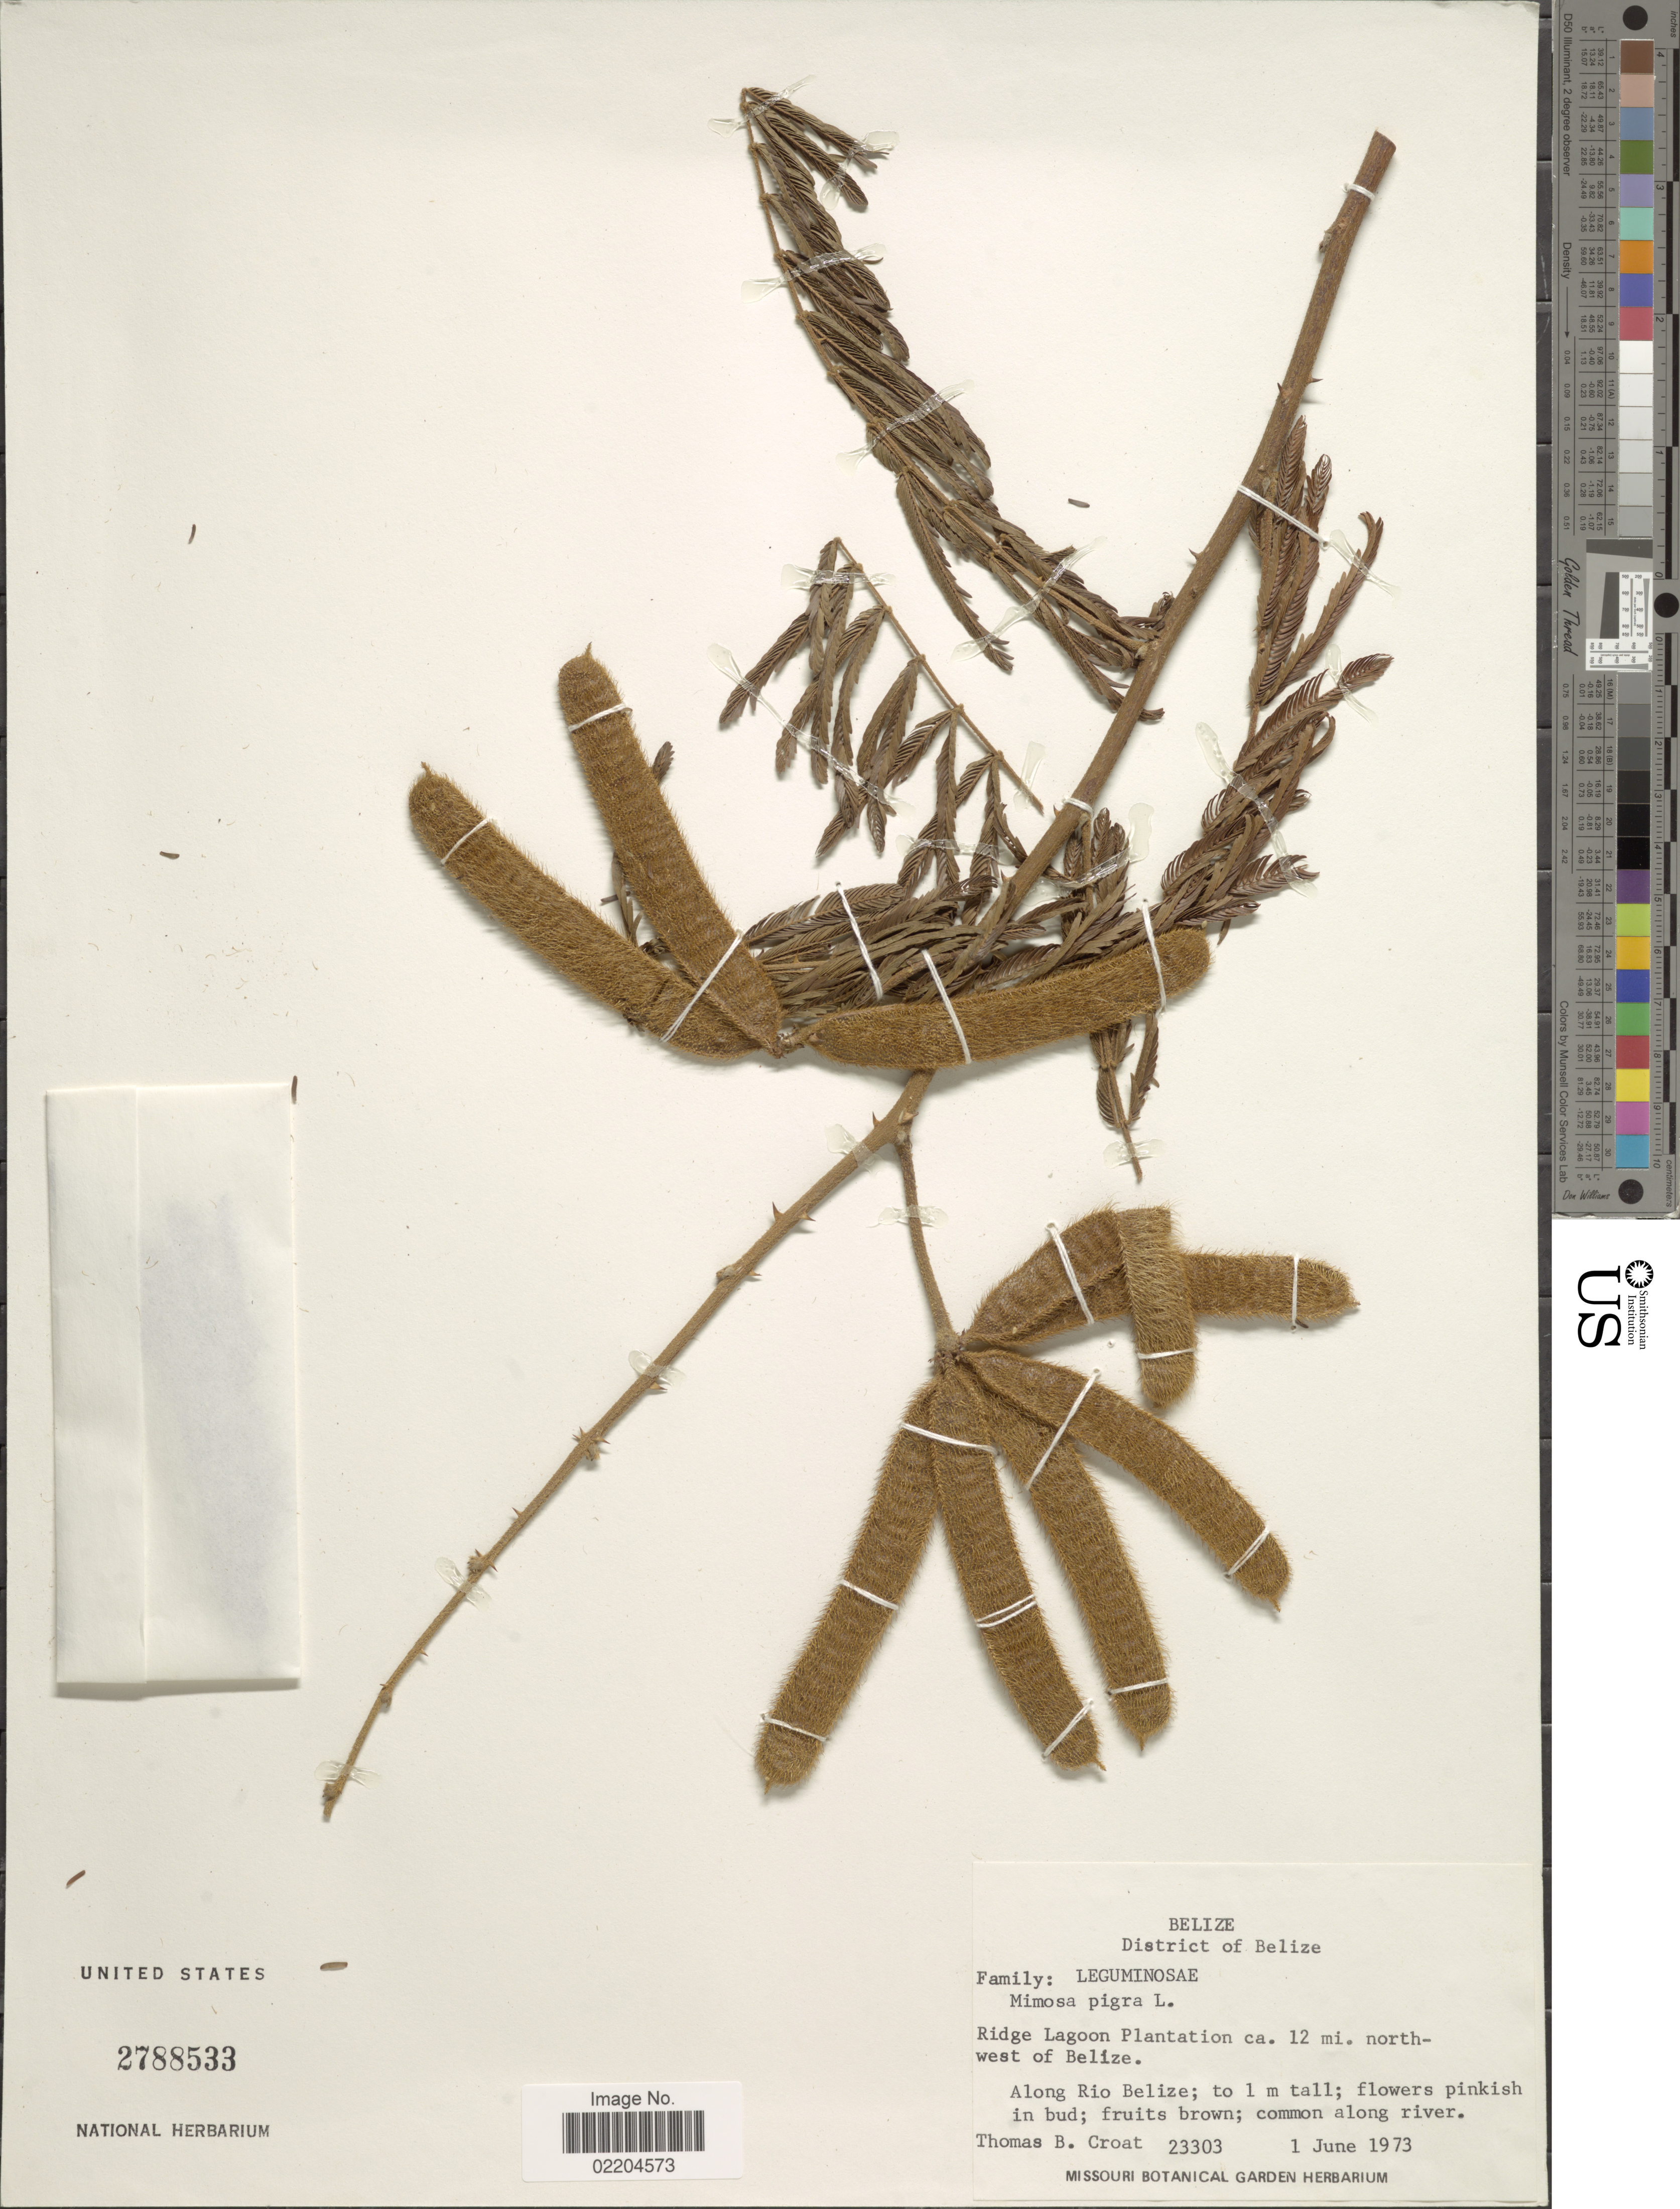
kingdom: Plantae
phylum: Tracheophyta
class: Magnoliopsida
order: Fabales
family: Fabaceae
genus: Mimosa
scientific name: Mimosa pigra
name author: L.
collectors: T. B. Croat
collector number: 23303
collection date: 1973-06-01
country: Belize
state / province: Belize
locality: Belize, District of Belize. Ridge Lagoon Plantation ca. 12 mi. north west of Belize., Along Rio Belize.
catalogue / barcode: US 2788533